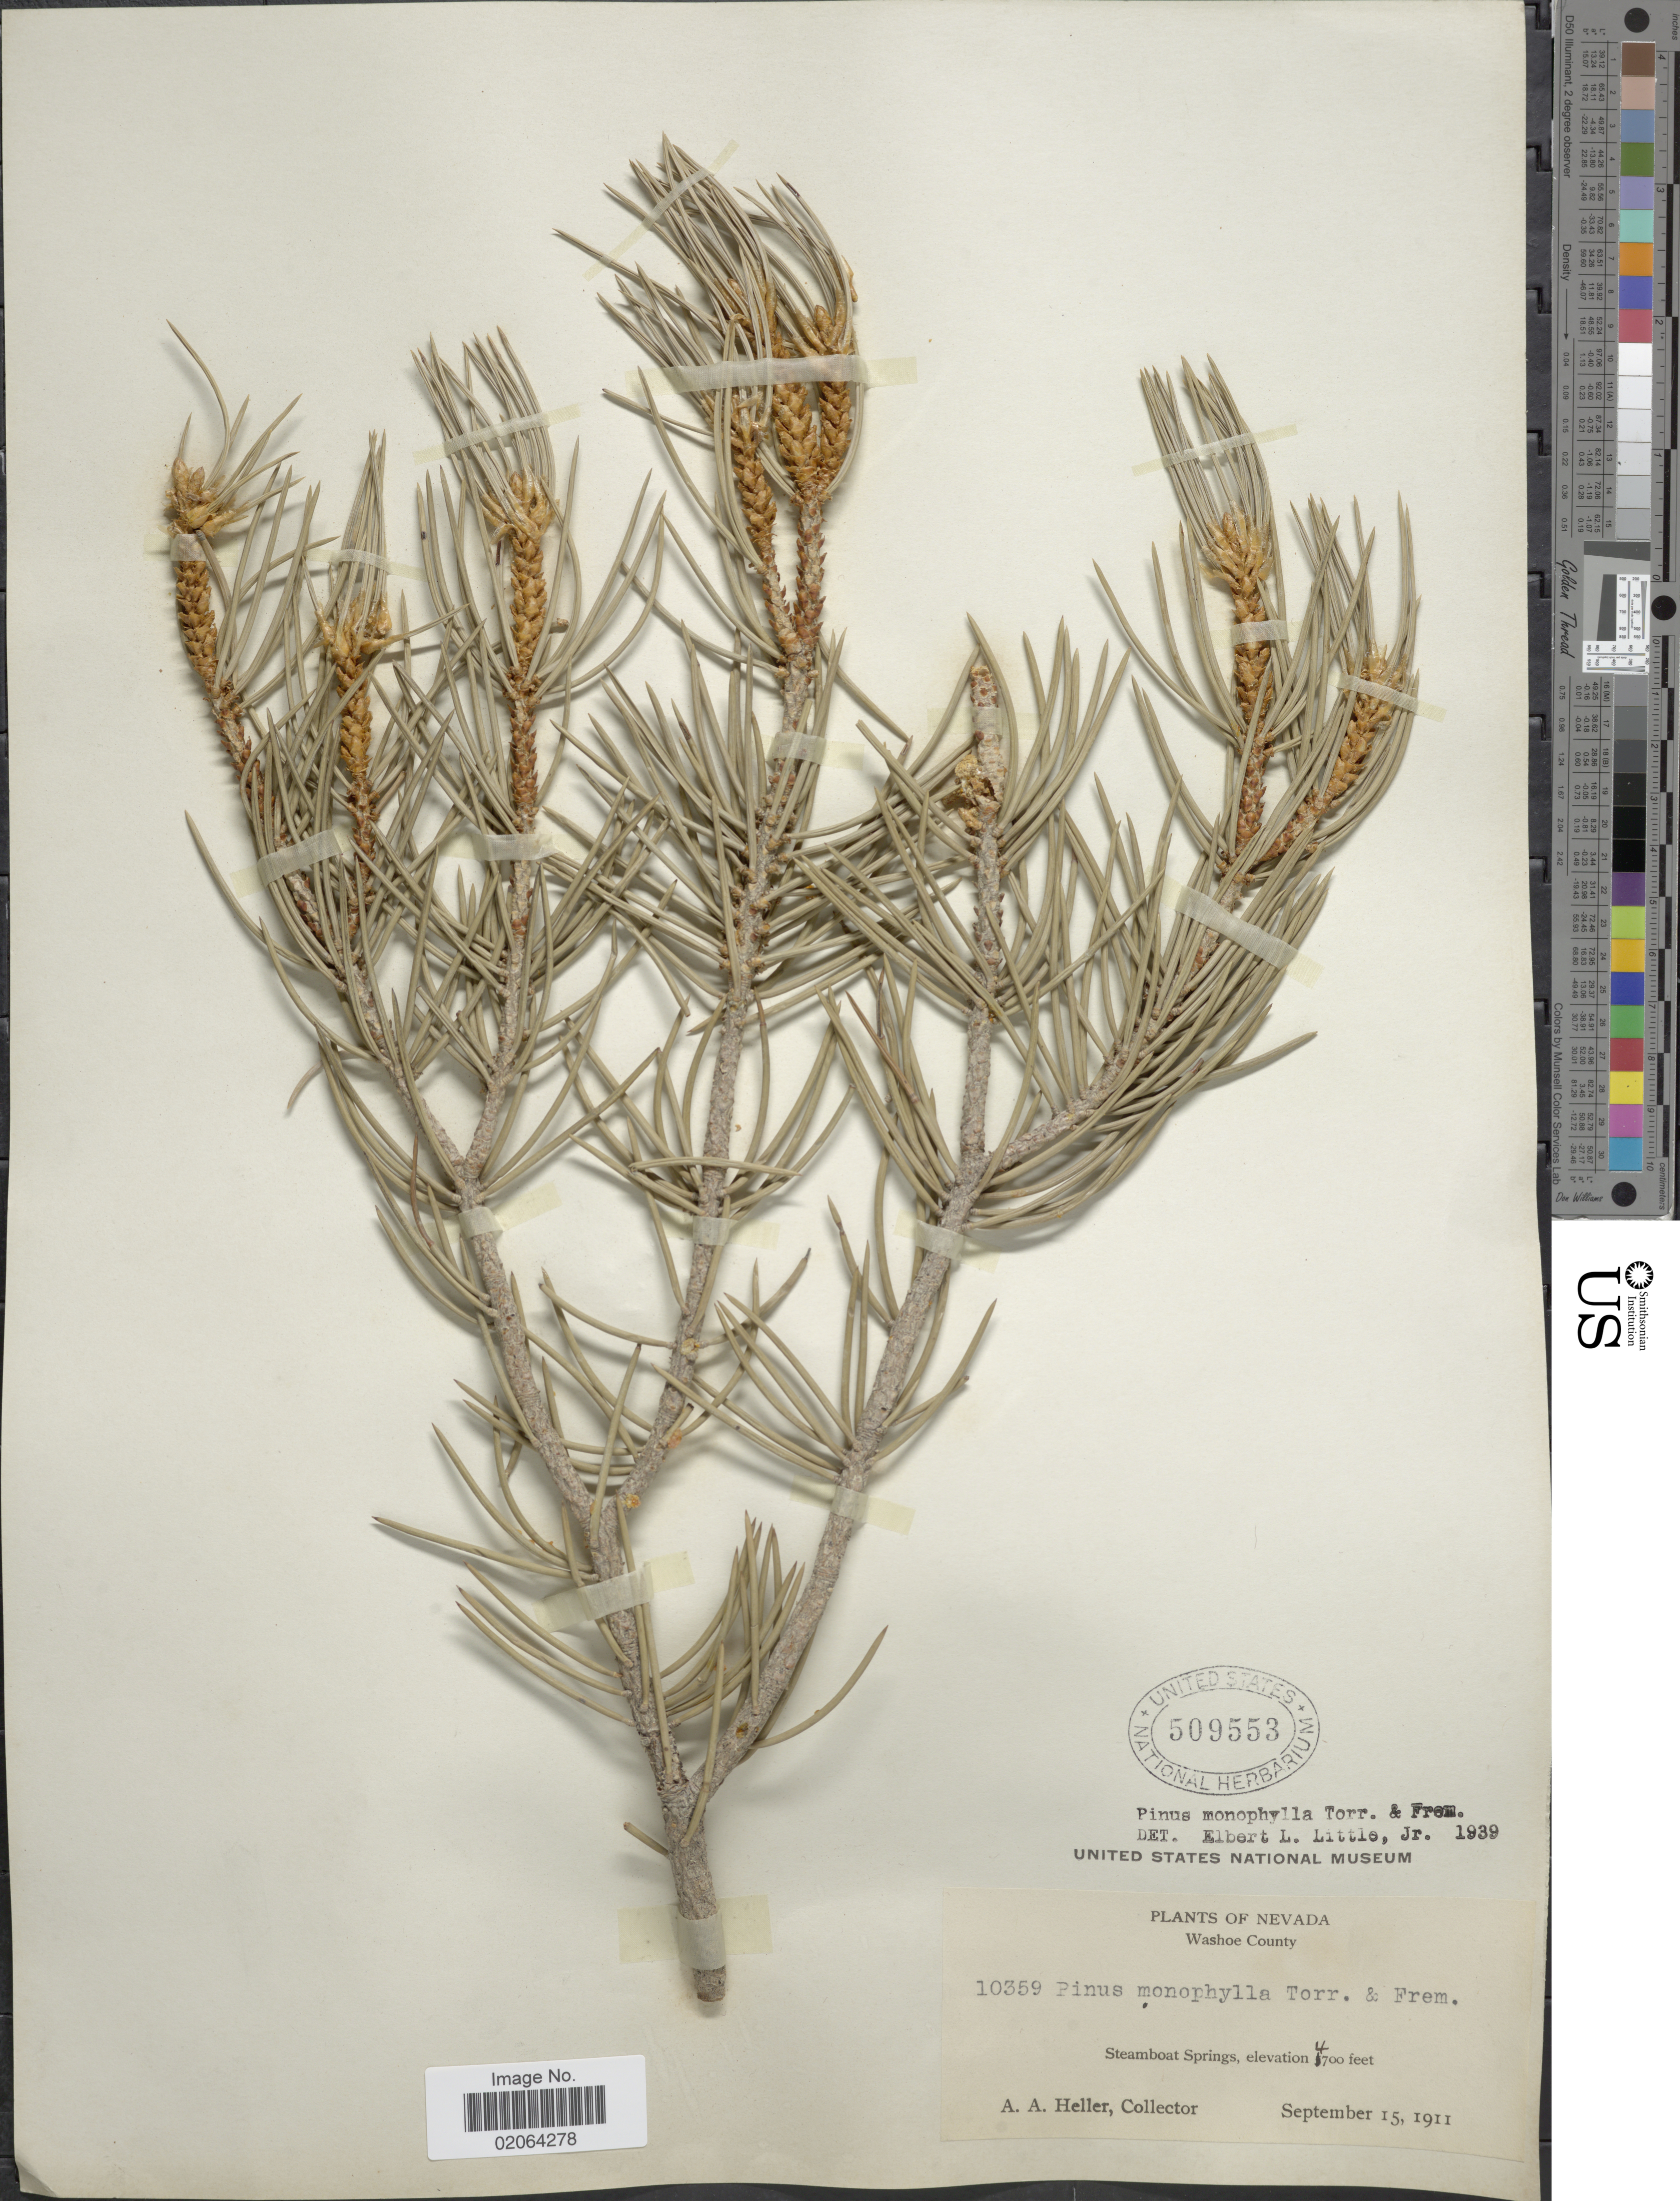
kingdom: Plantae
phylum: Tracheophyta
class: Pinopsida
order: Pinales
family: Pinaceae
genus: Pinus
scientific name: Pinus monophylla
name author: Torr. & Frém.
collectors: A. A. Heller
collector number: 10359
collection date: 1911-09-15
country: United States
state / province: Nevada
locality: Nevada, Washoe County, Steamboat Springs.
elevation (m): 1433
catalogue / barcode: US 509553